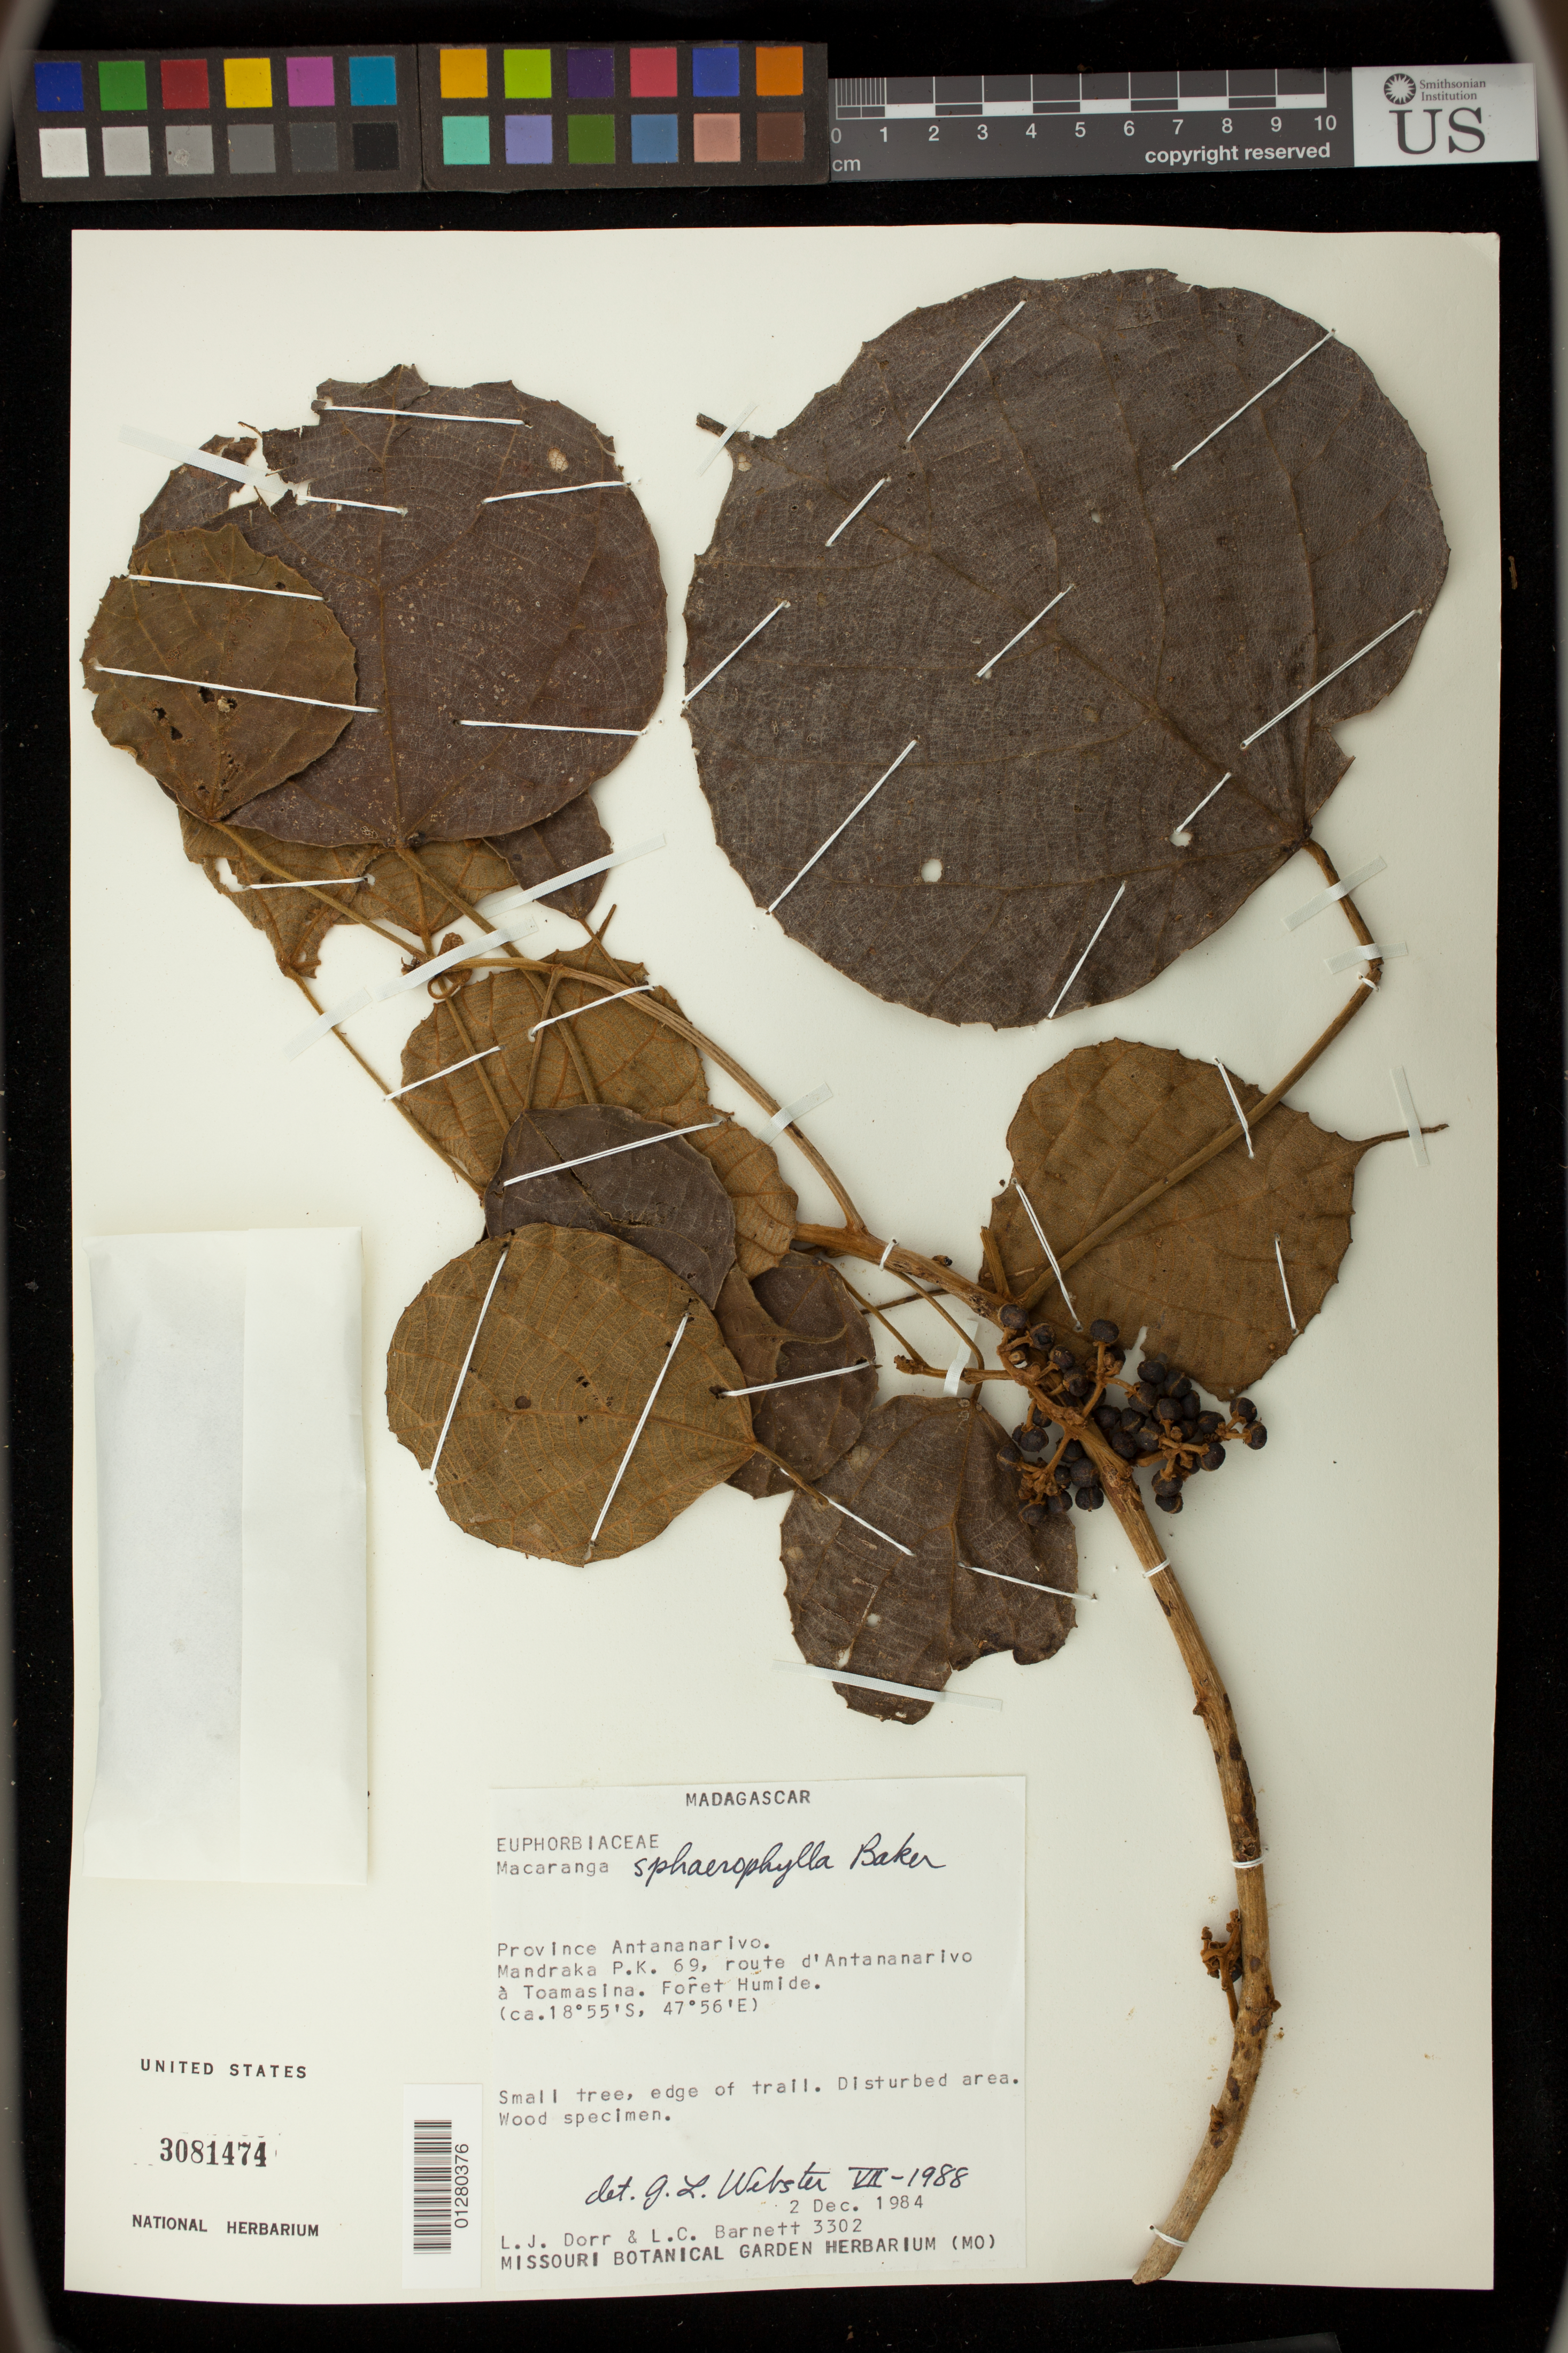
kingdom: Plantae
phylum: Tracheophyta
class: Magnoliopsida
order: Malpighiales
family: Euphorbiaceae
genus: Macaranga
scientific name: Macaranga sphaerophylla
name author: Baker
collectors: L. J. Dorr & L. C. Barnett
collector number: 3302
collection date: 1984-12-02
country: Madagascar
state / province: Analamanga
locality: Province Antananarivo. Mandraka P.K. 69, route d'Antananarivo a Toamasina.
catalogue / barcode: US 3081474